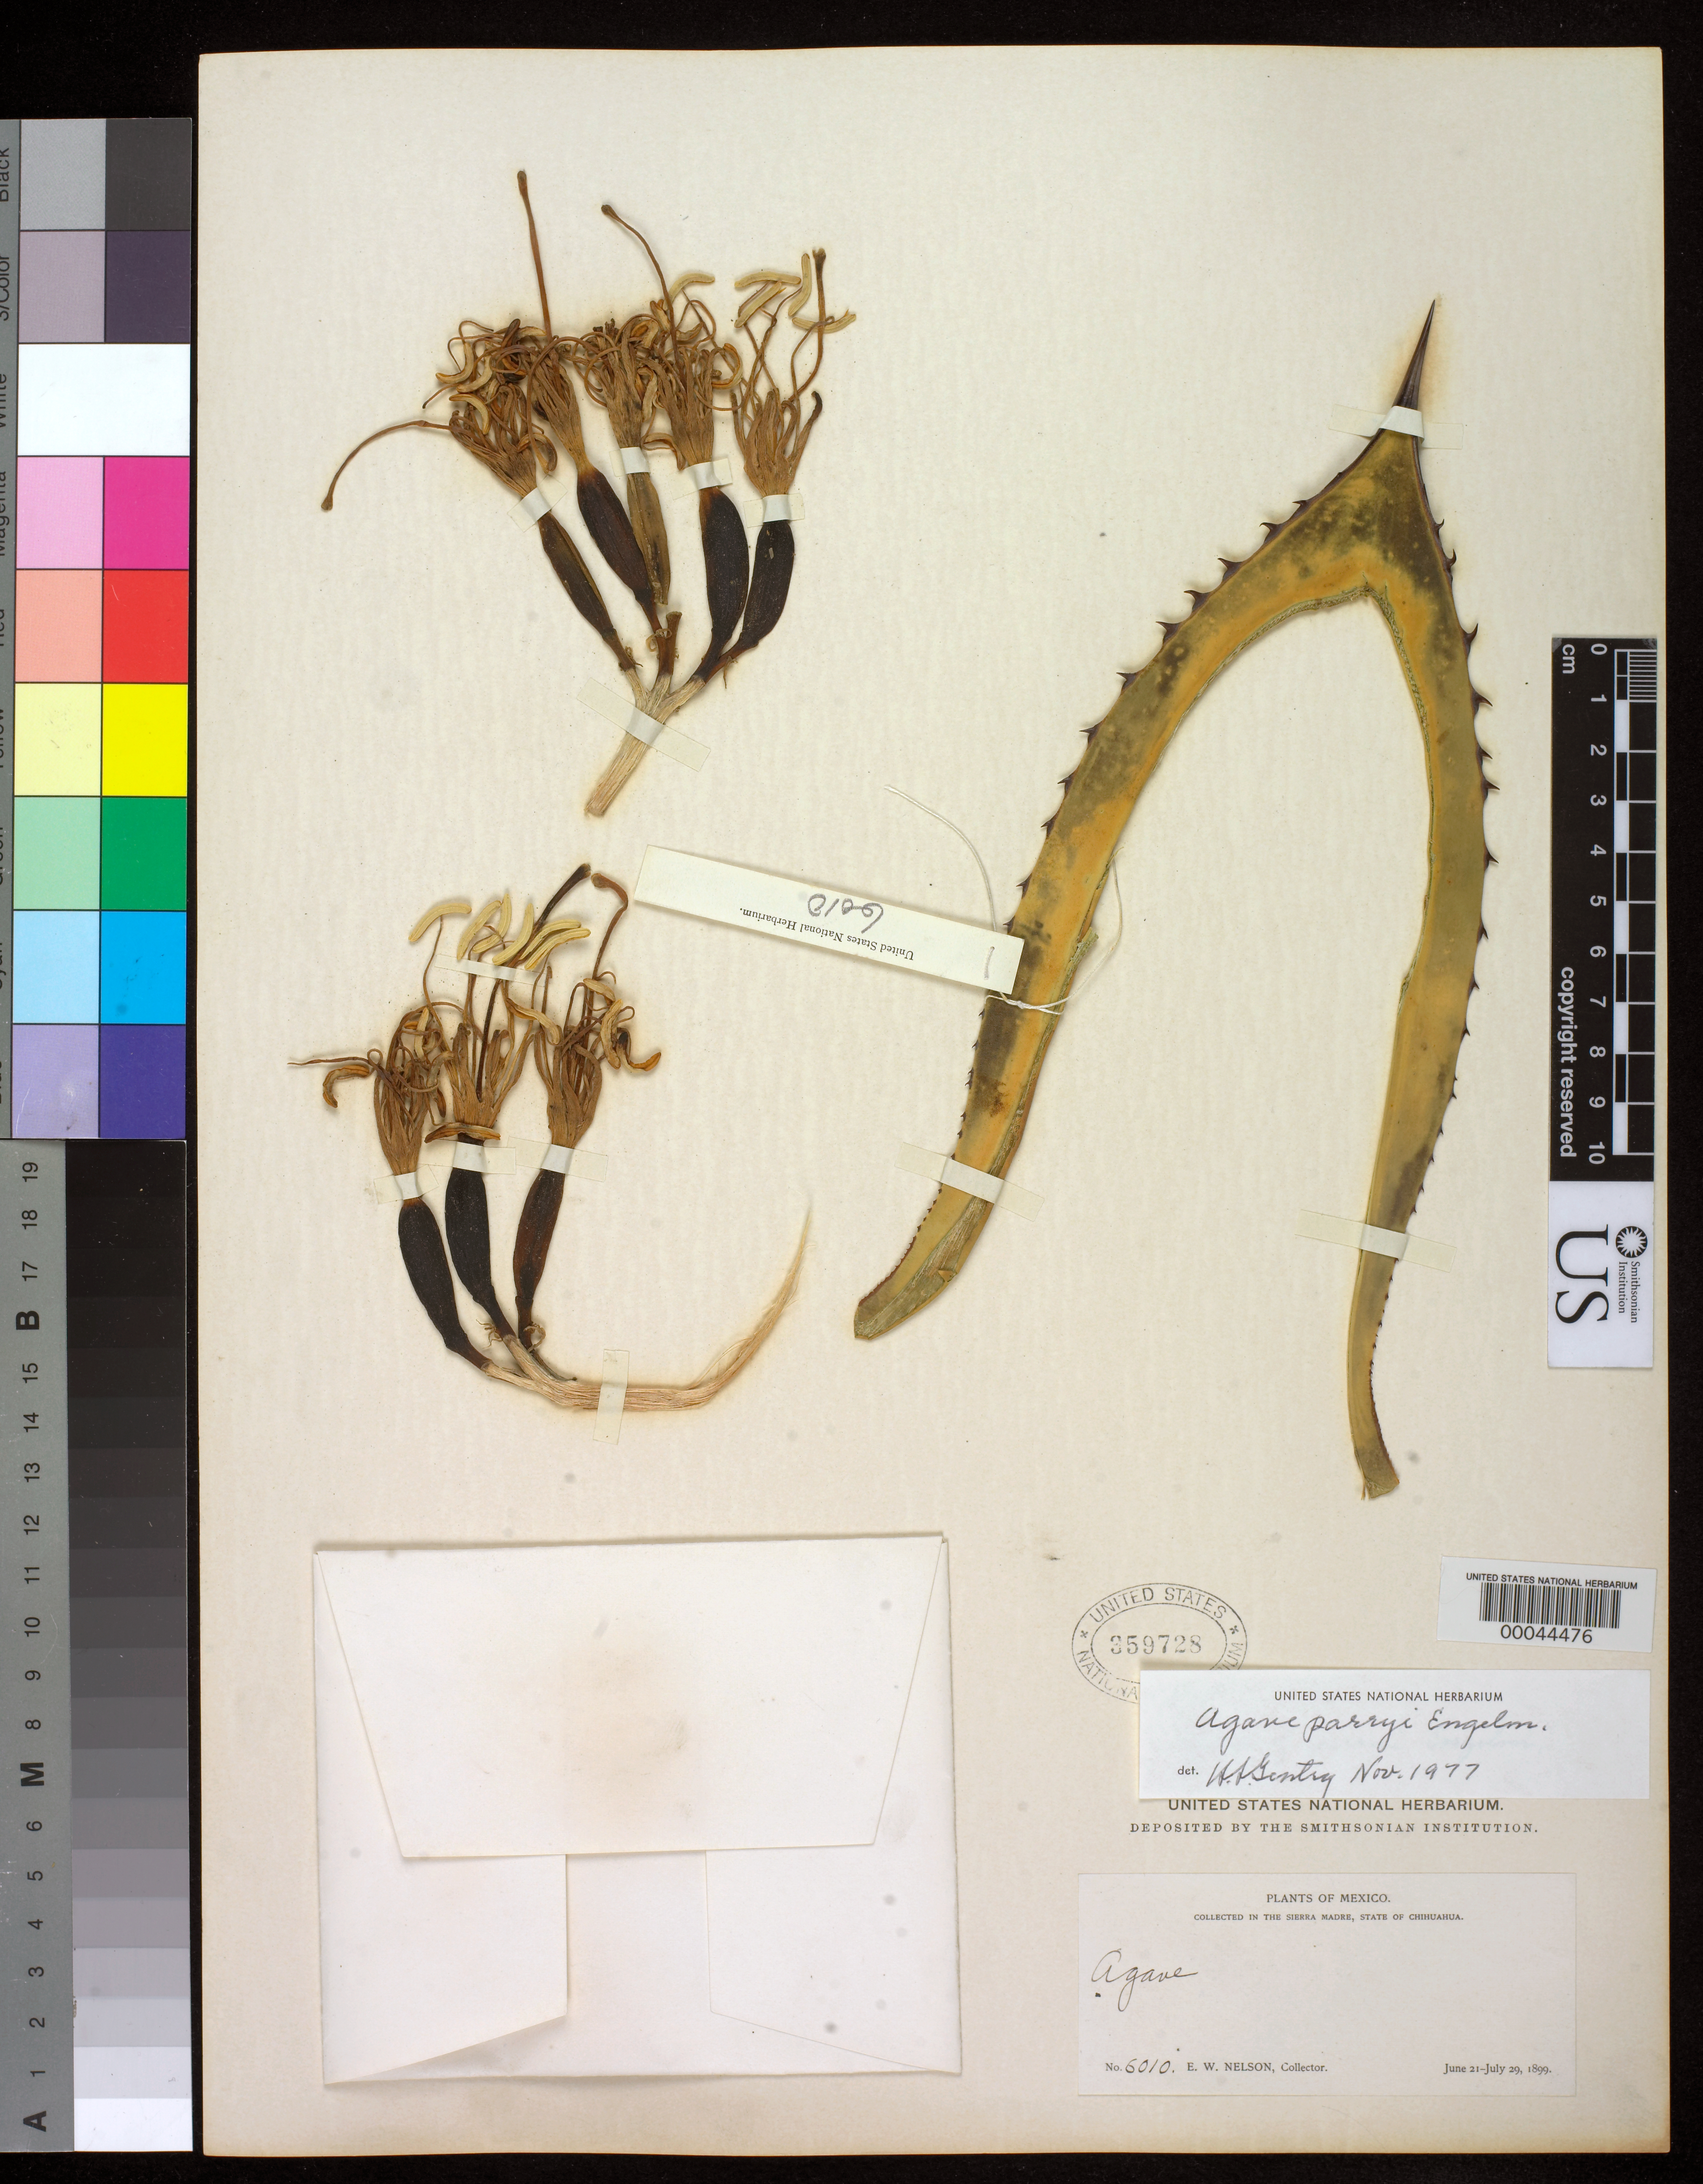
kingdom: Plantae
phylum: Tracheophyta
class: Liliopsida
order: Asparagales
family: Asparagaceae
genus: Agave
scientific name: Agave parryi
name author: Engelm.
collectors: E. W. Nelson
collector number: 6010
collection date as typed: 21 Jun 1899 to 29 Jun 1899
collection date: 1899-06-21/1899-06-29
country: Mexico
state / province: Chihuahua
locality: In the Sierra Madre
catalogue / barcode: US 359728